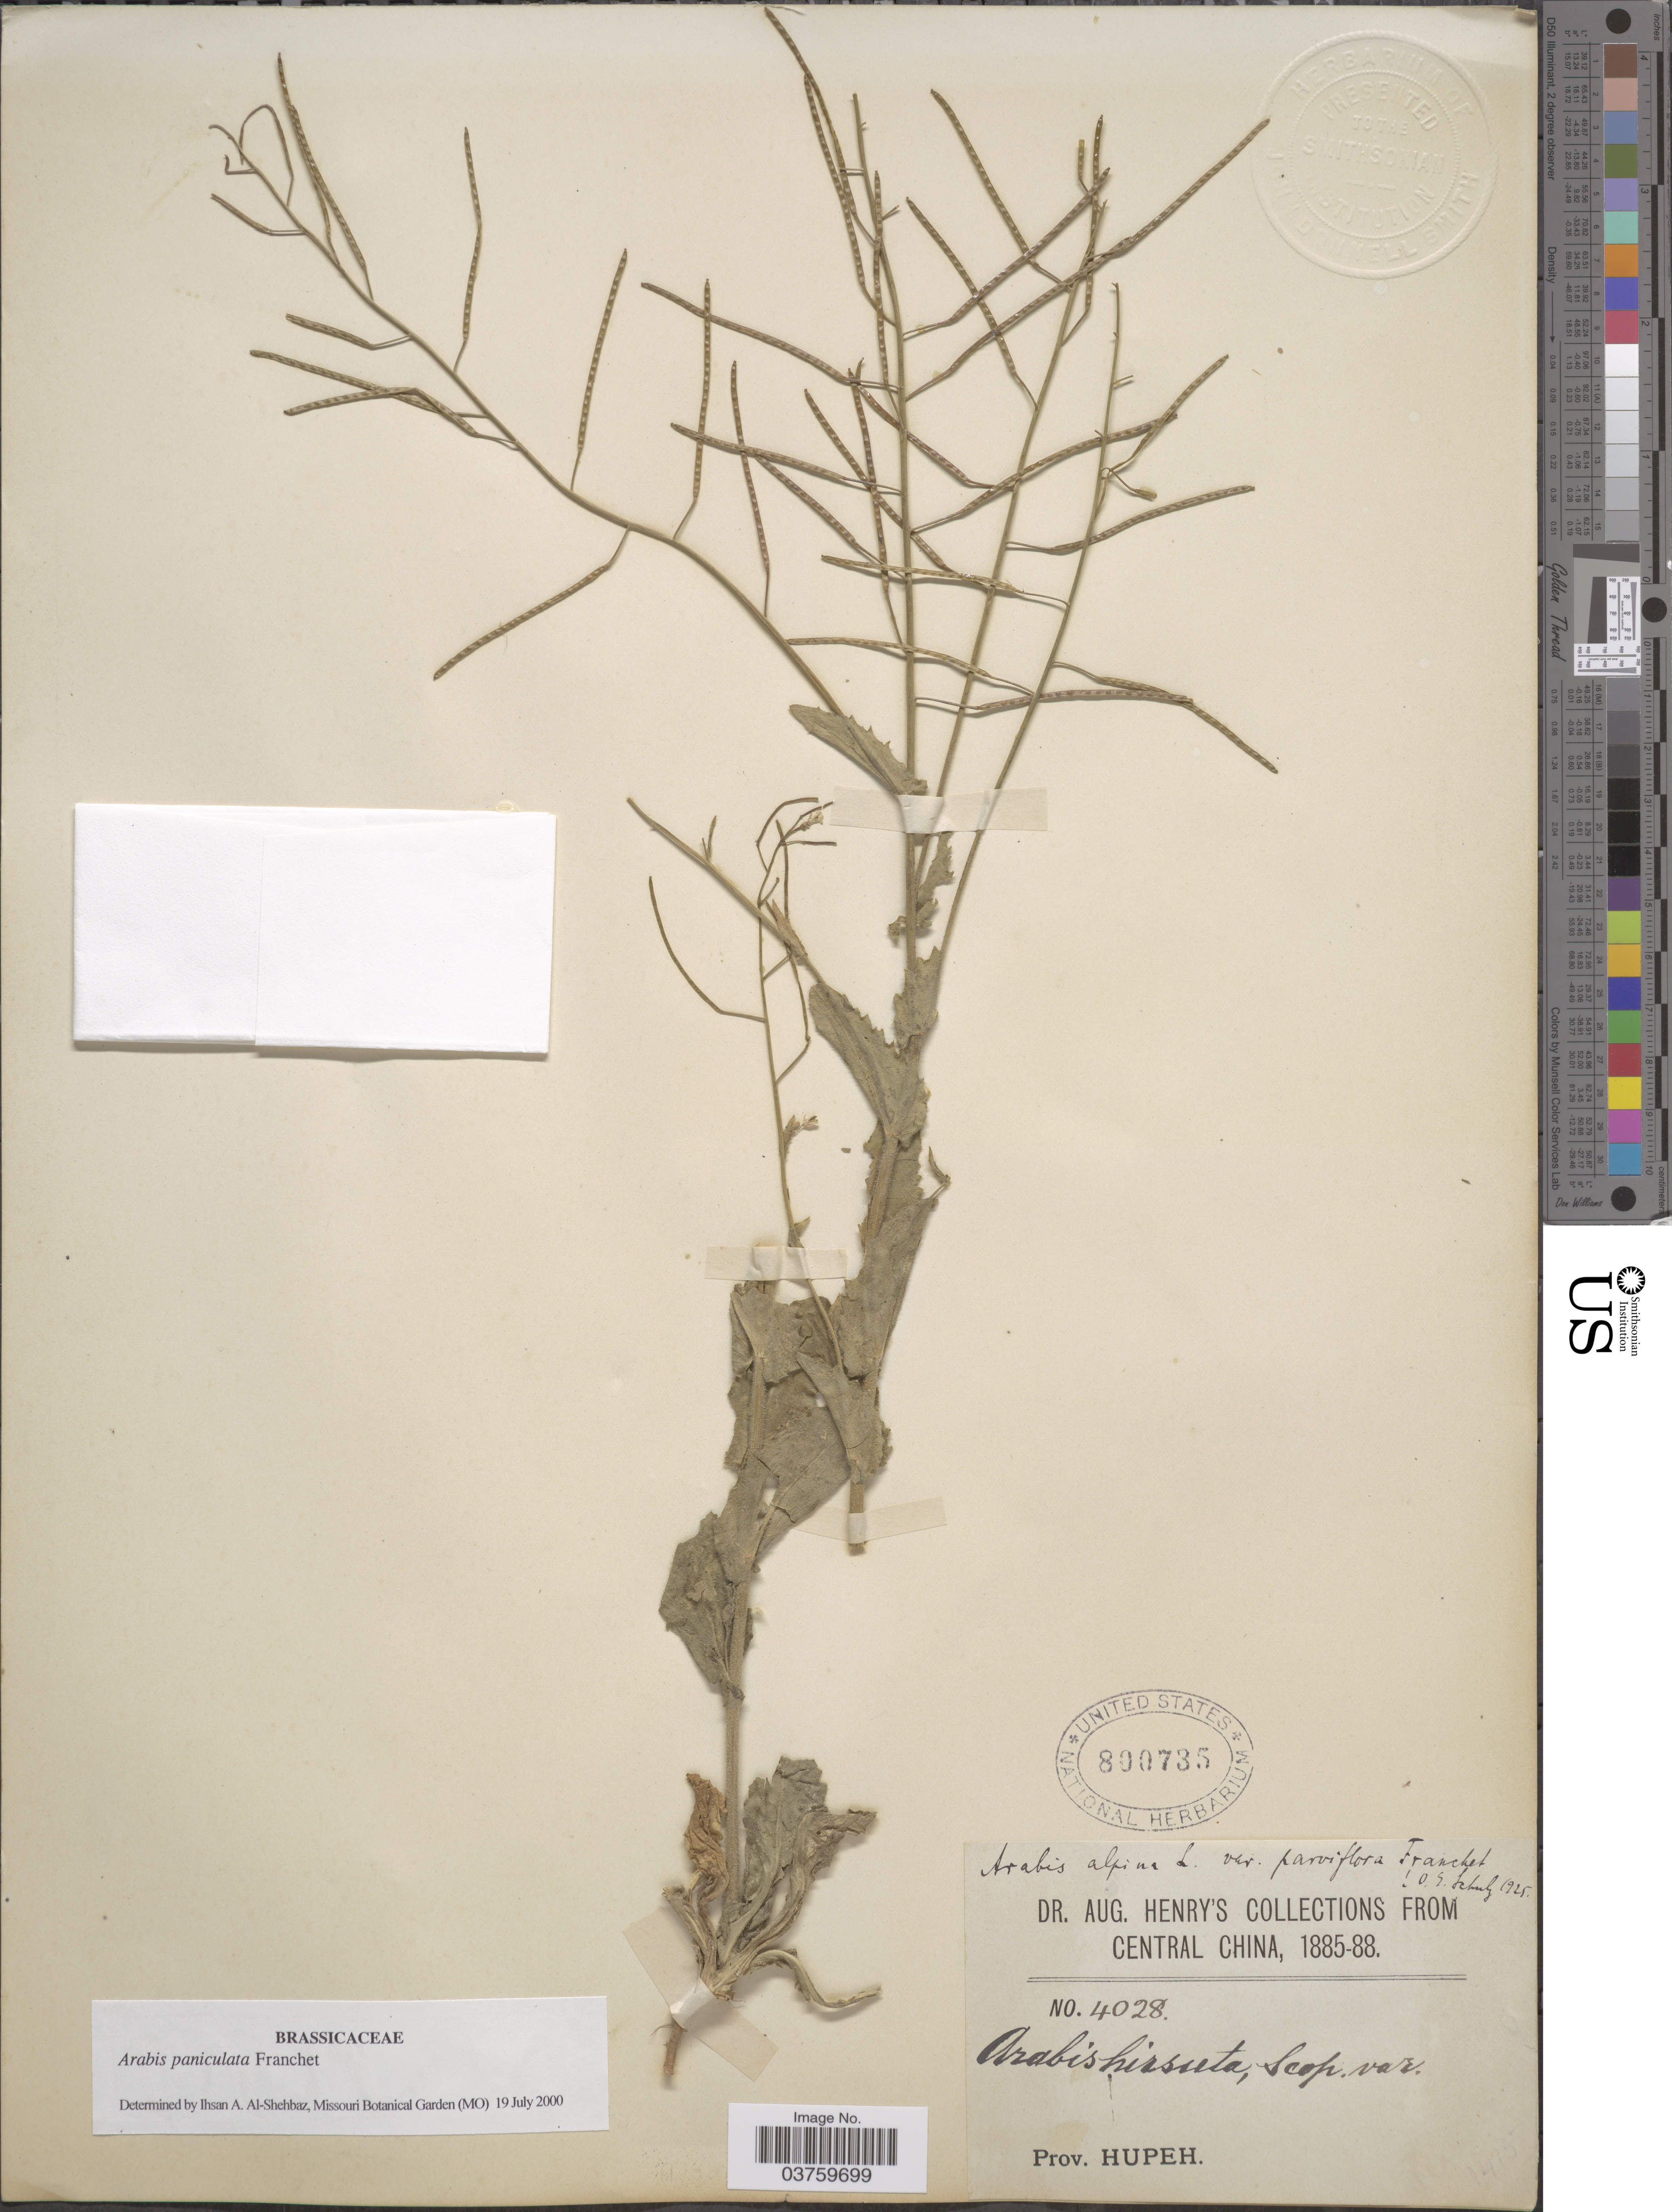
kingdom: Plantae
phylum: Tracheophyta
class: Magnoliopsida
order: Brassicales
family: Brassicaceae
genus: Arabis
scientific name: Arabis paniculata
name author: Franch.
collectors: A. Henry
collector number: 4028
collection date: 1885/1888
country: China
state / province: Hubei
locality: Central China. Prov. Hupeh.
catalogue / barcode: US 800735